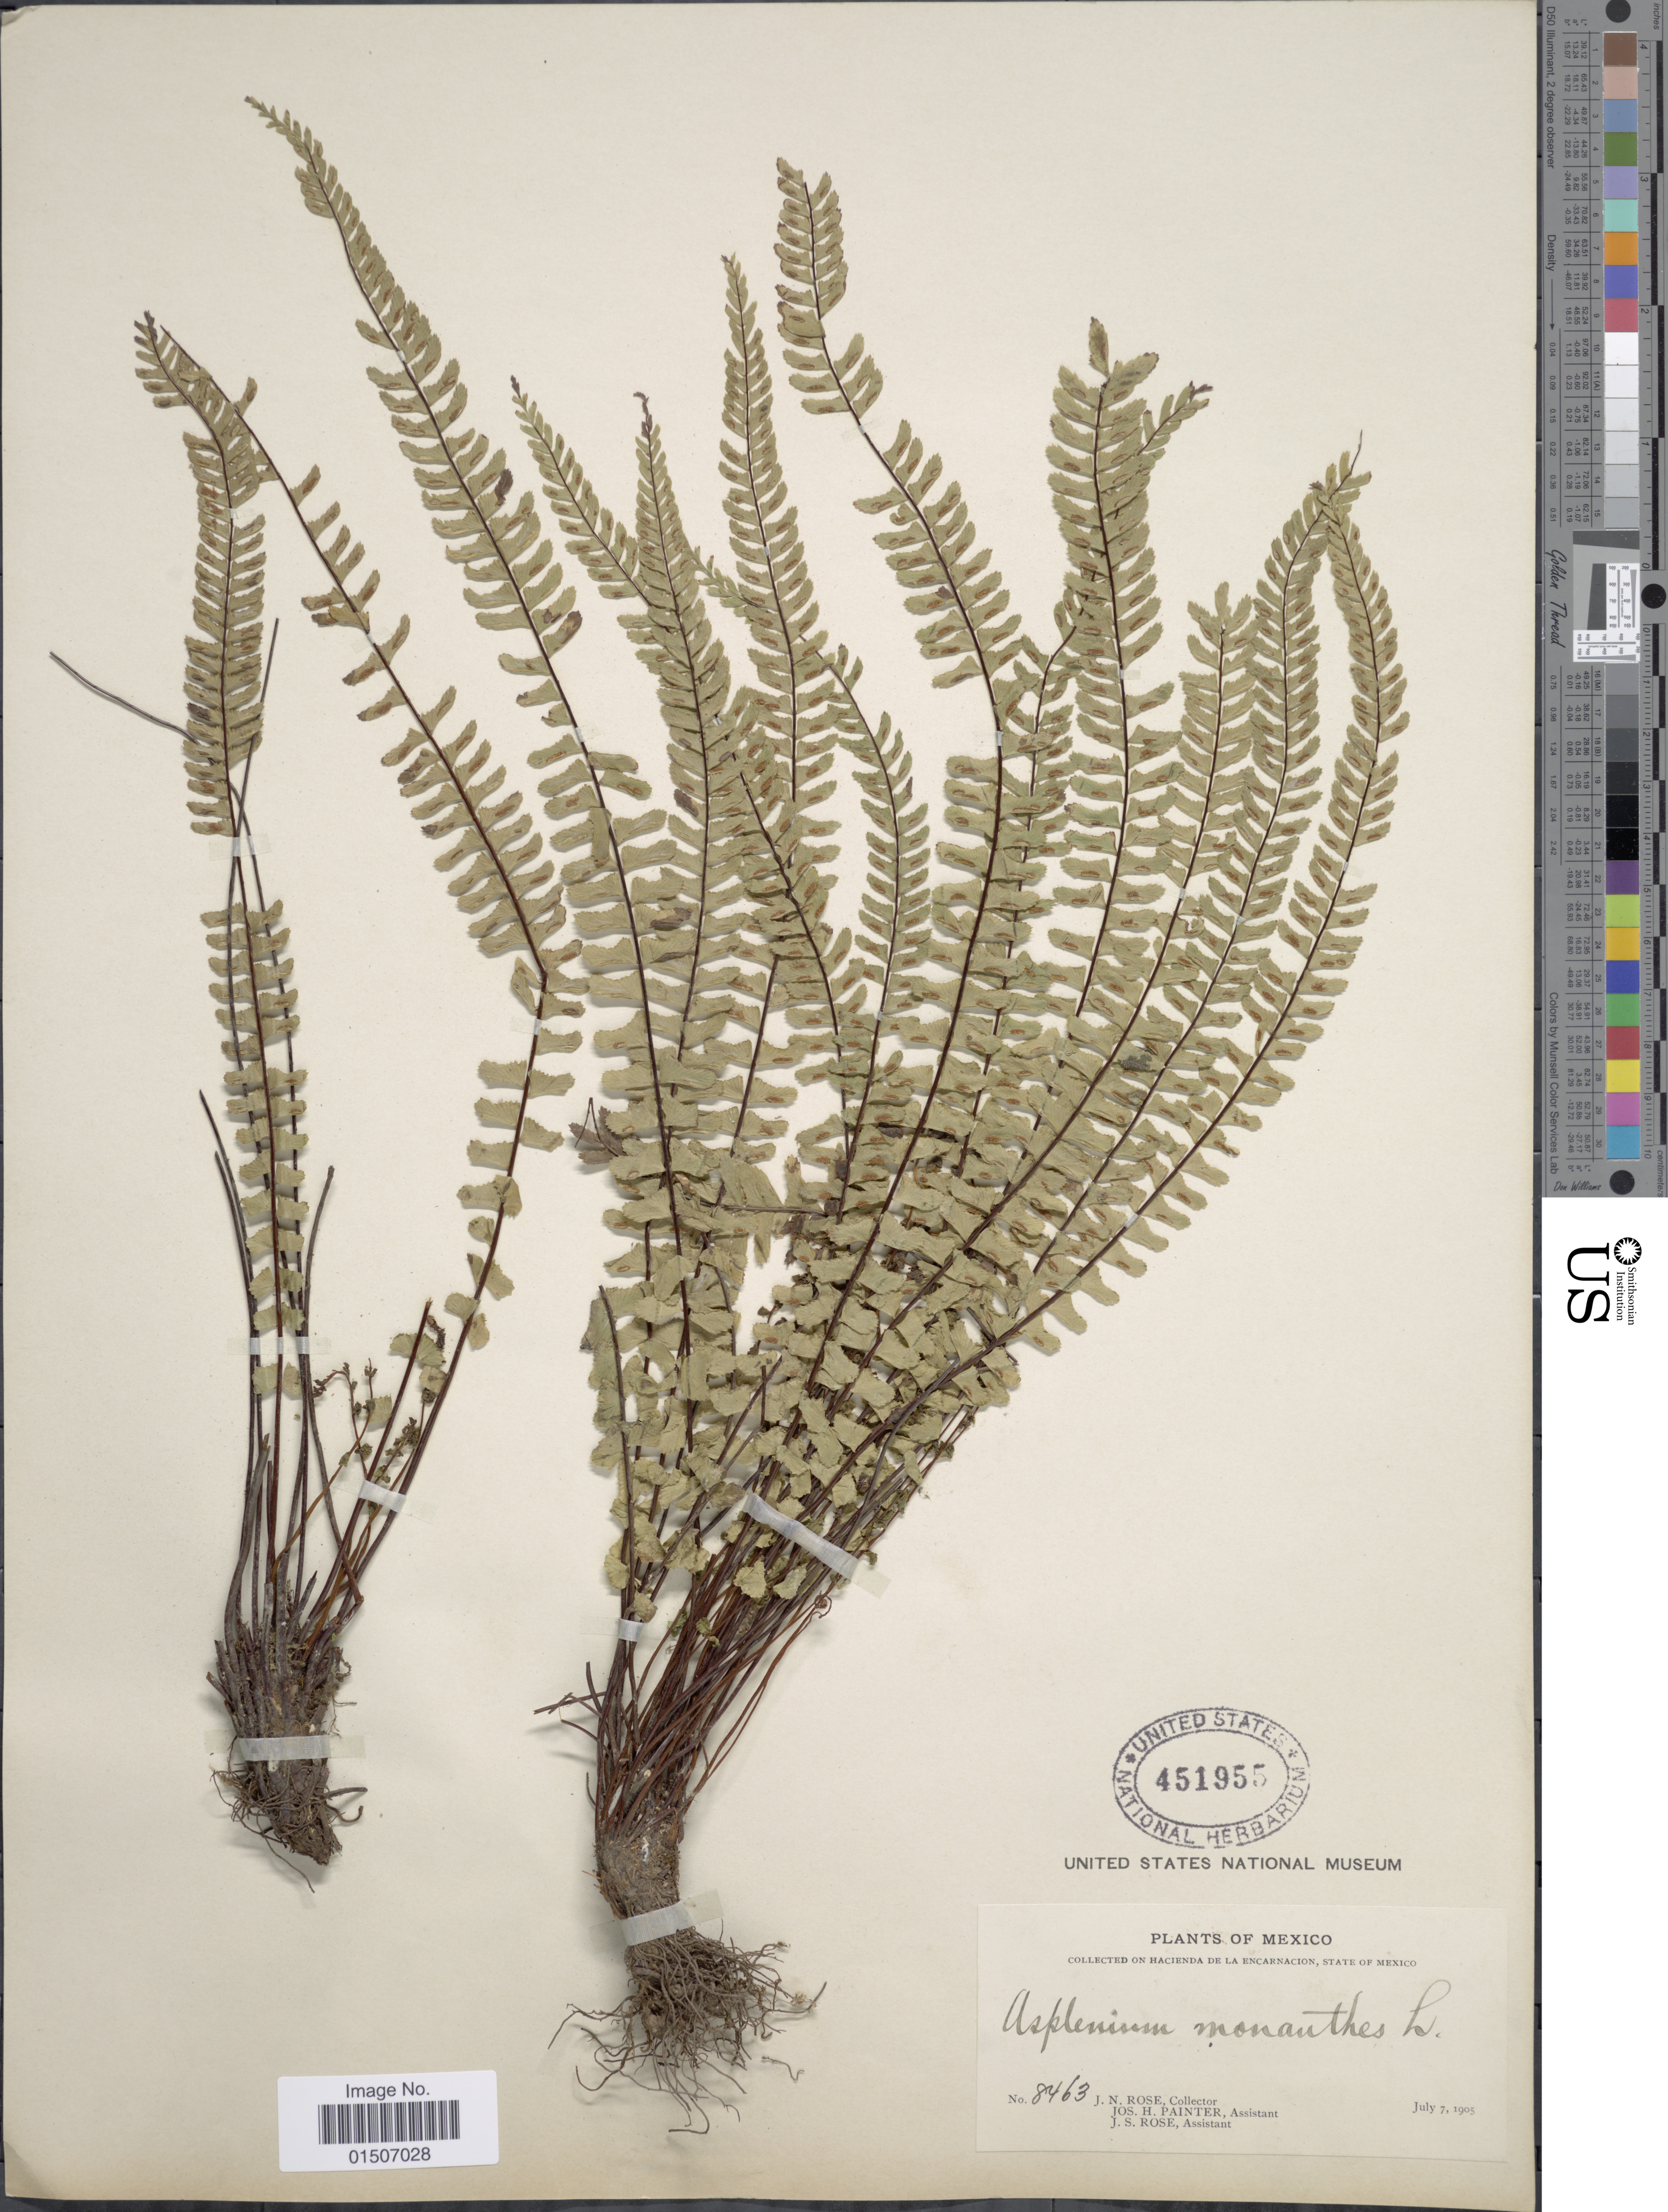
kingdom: Plantae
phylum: Tracheophyta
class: Polypodiopsida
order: Polypodiales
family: Aspleniaceae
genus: Asplenium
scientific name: Asplenium monanthes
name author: L.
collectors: J. N. Rose, J. H. Painter & J. S. Rose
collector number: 8463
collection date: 1905-07-07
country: Mexico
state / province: México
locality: On Hacienda de la Encarnacion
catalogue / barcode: US 451955